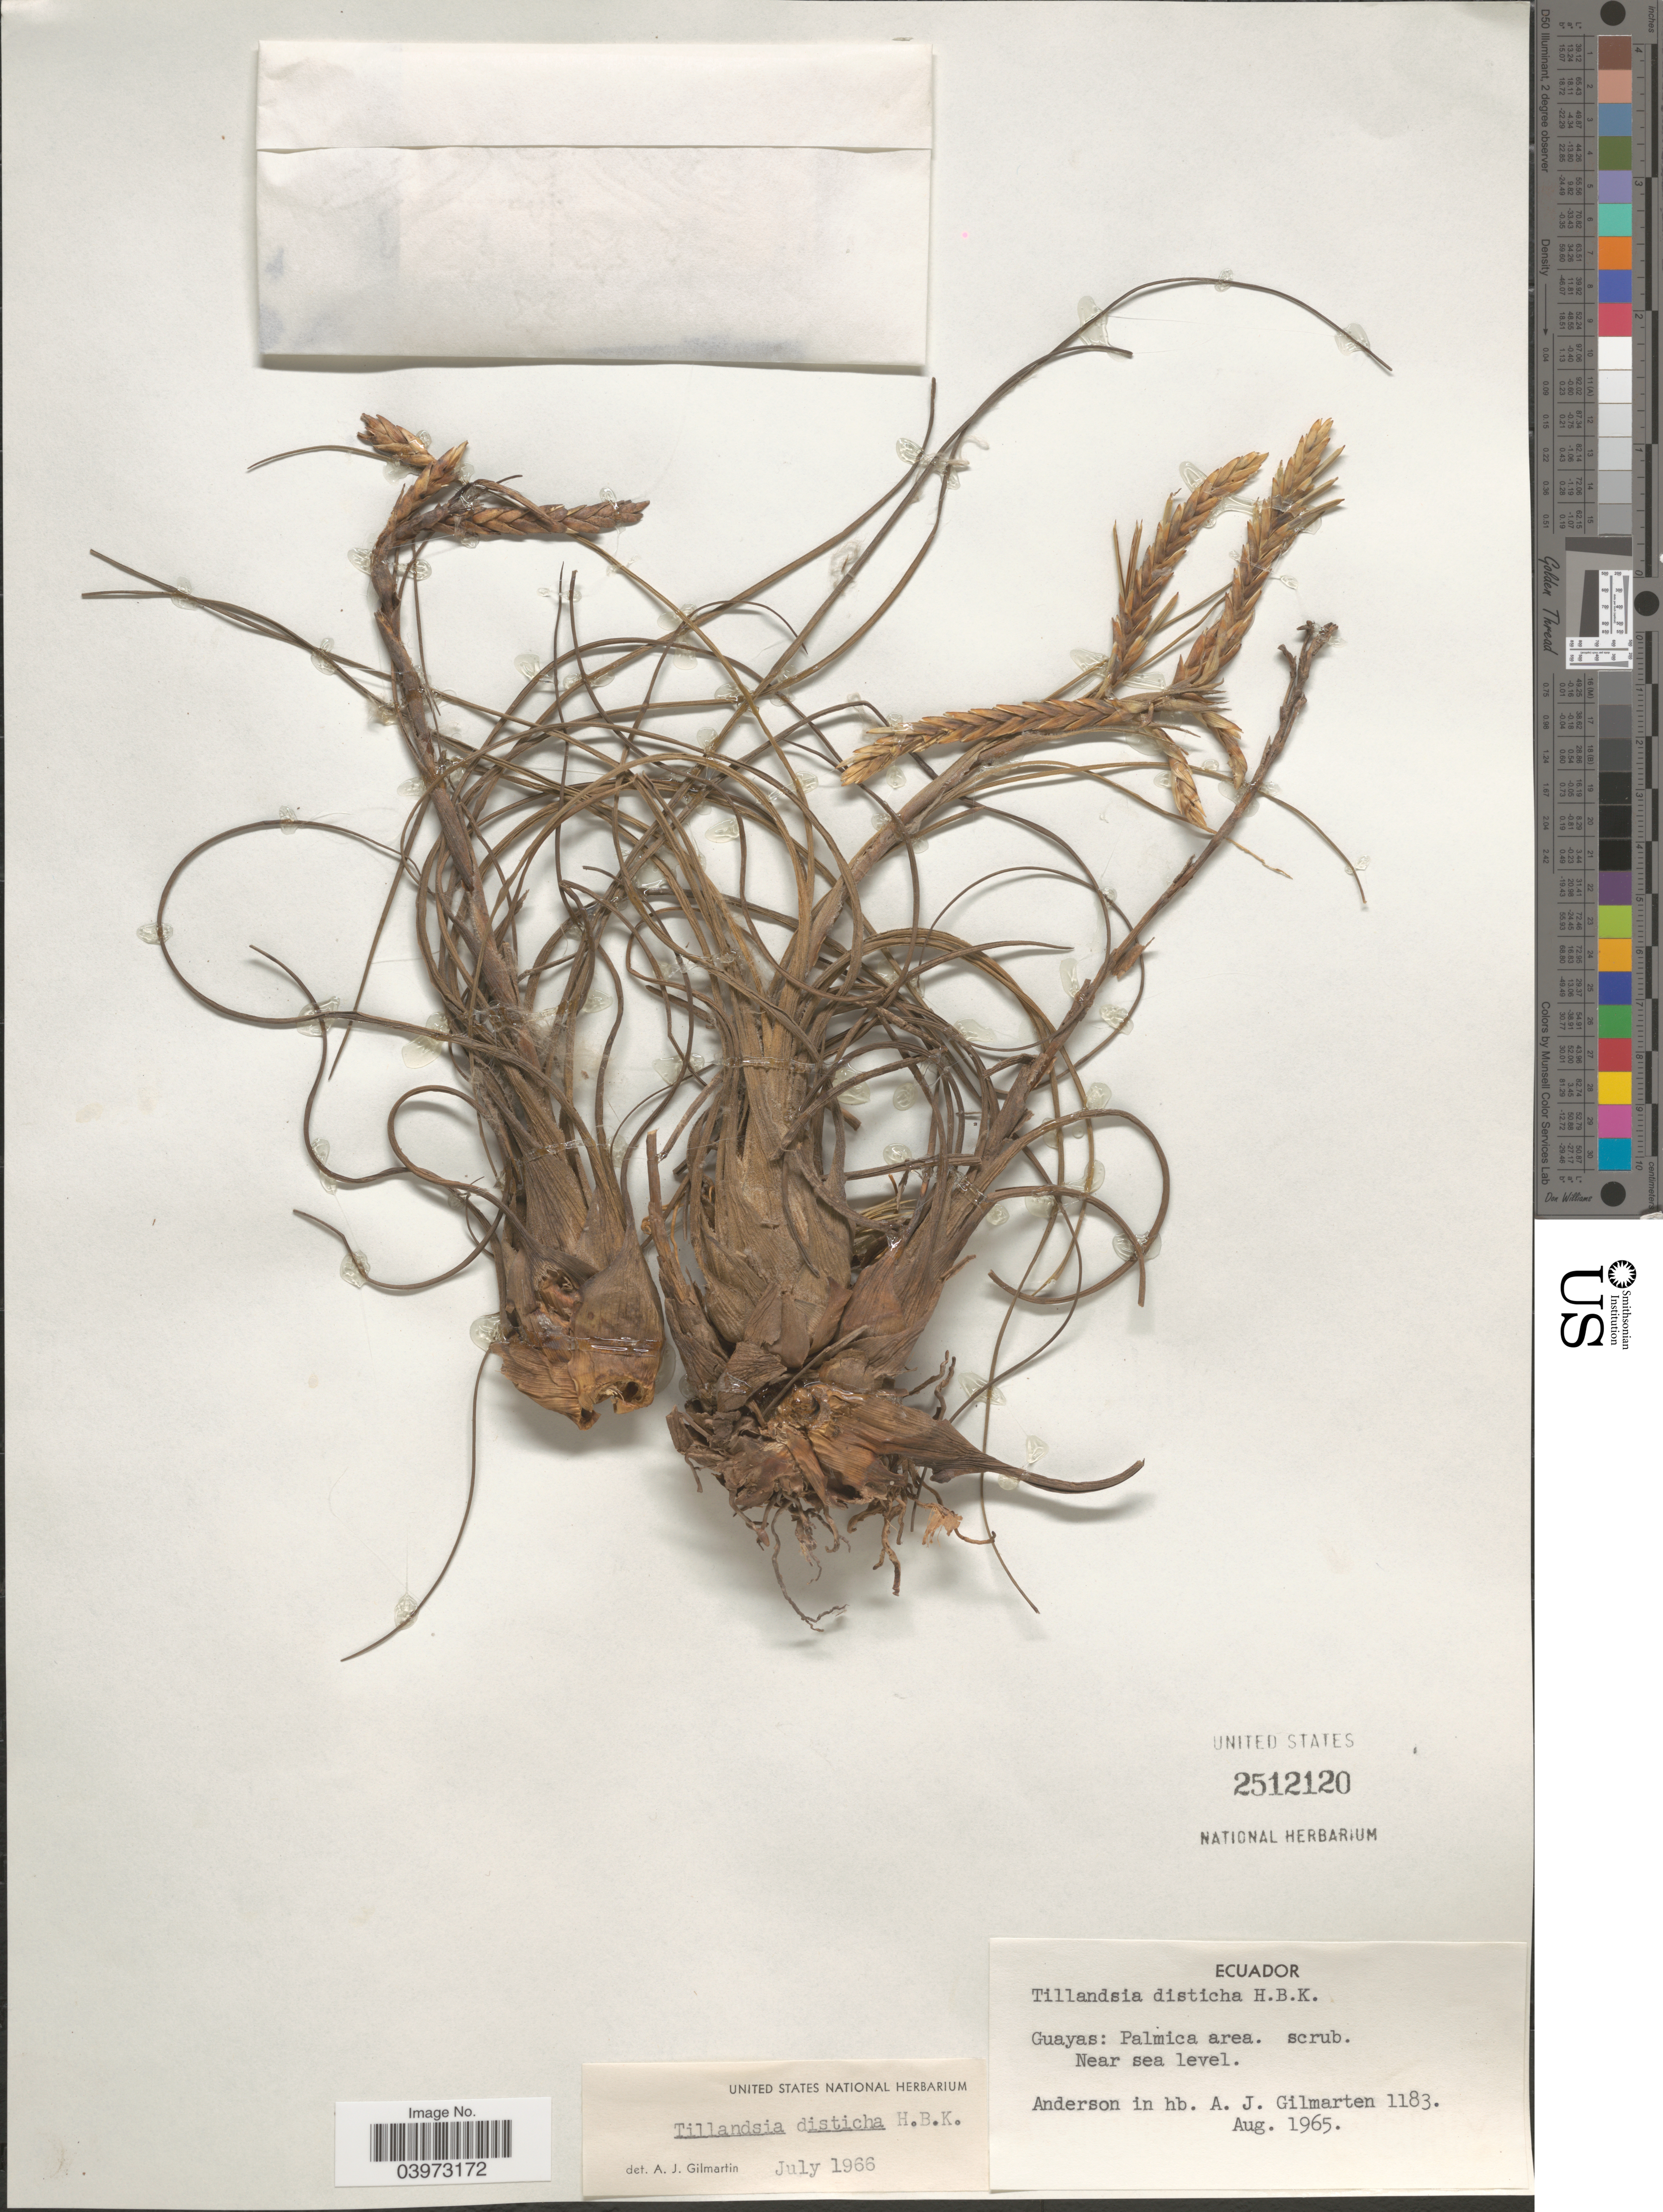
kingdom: Plantae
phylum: Tracheophyta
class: Liliopsida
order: Poales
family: Bromeliaceae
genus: Tillandsia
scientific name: Tillandsia disticha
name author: Kunth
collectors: A. J. Gilmartin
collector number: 1183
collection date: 1965-08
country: Ecuador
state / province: Guayas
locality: Palmica area.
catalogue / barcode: US 2512120